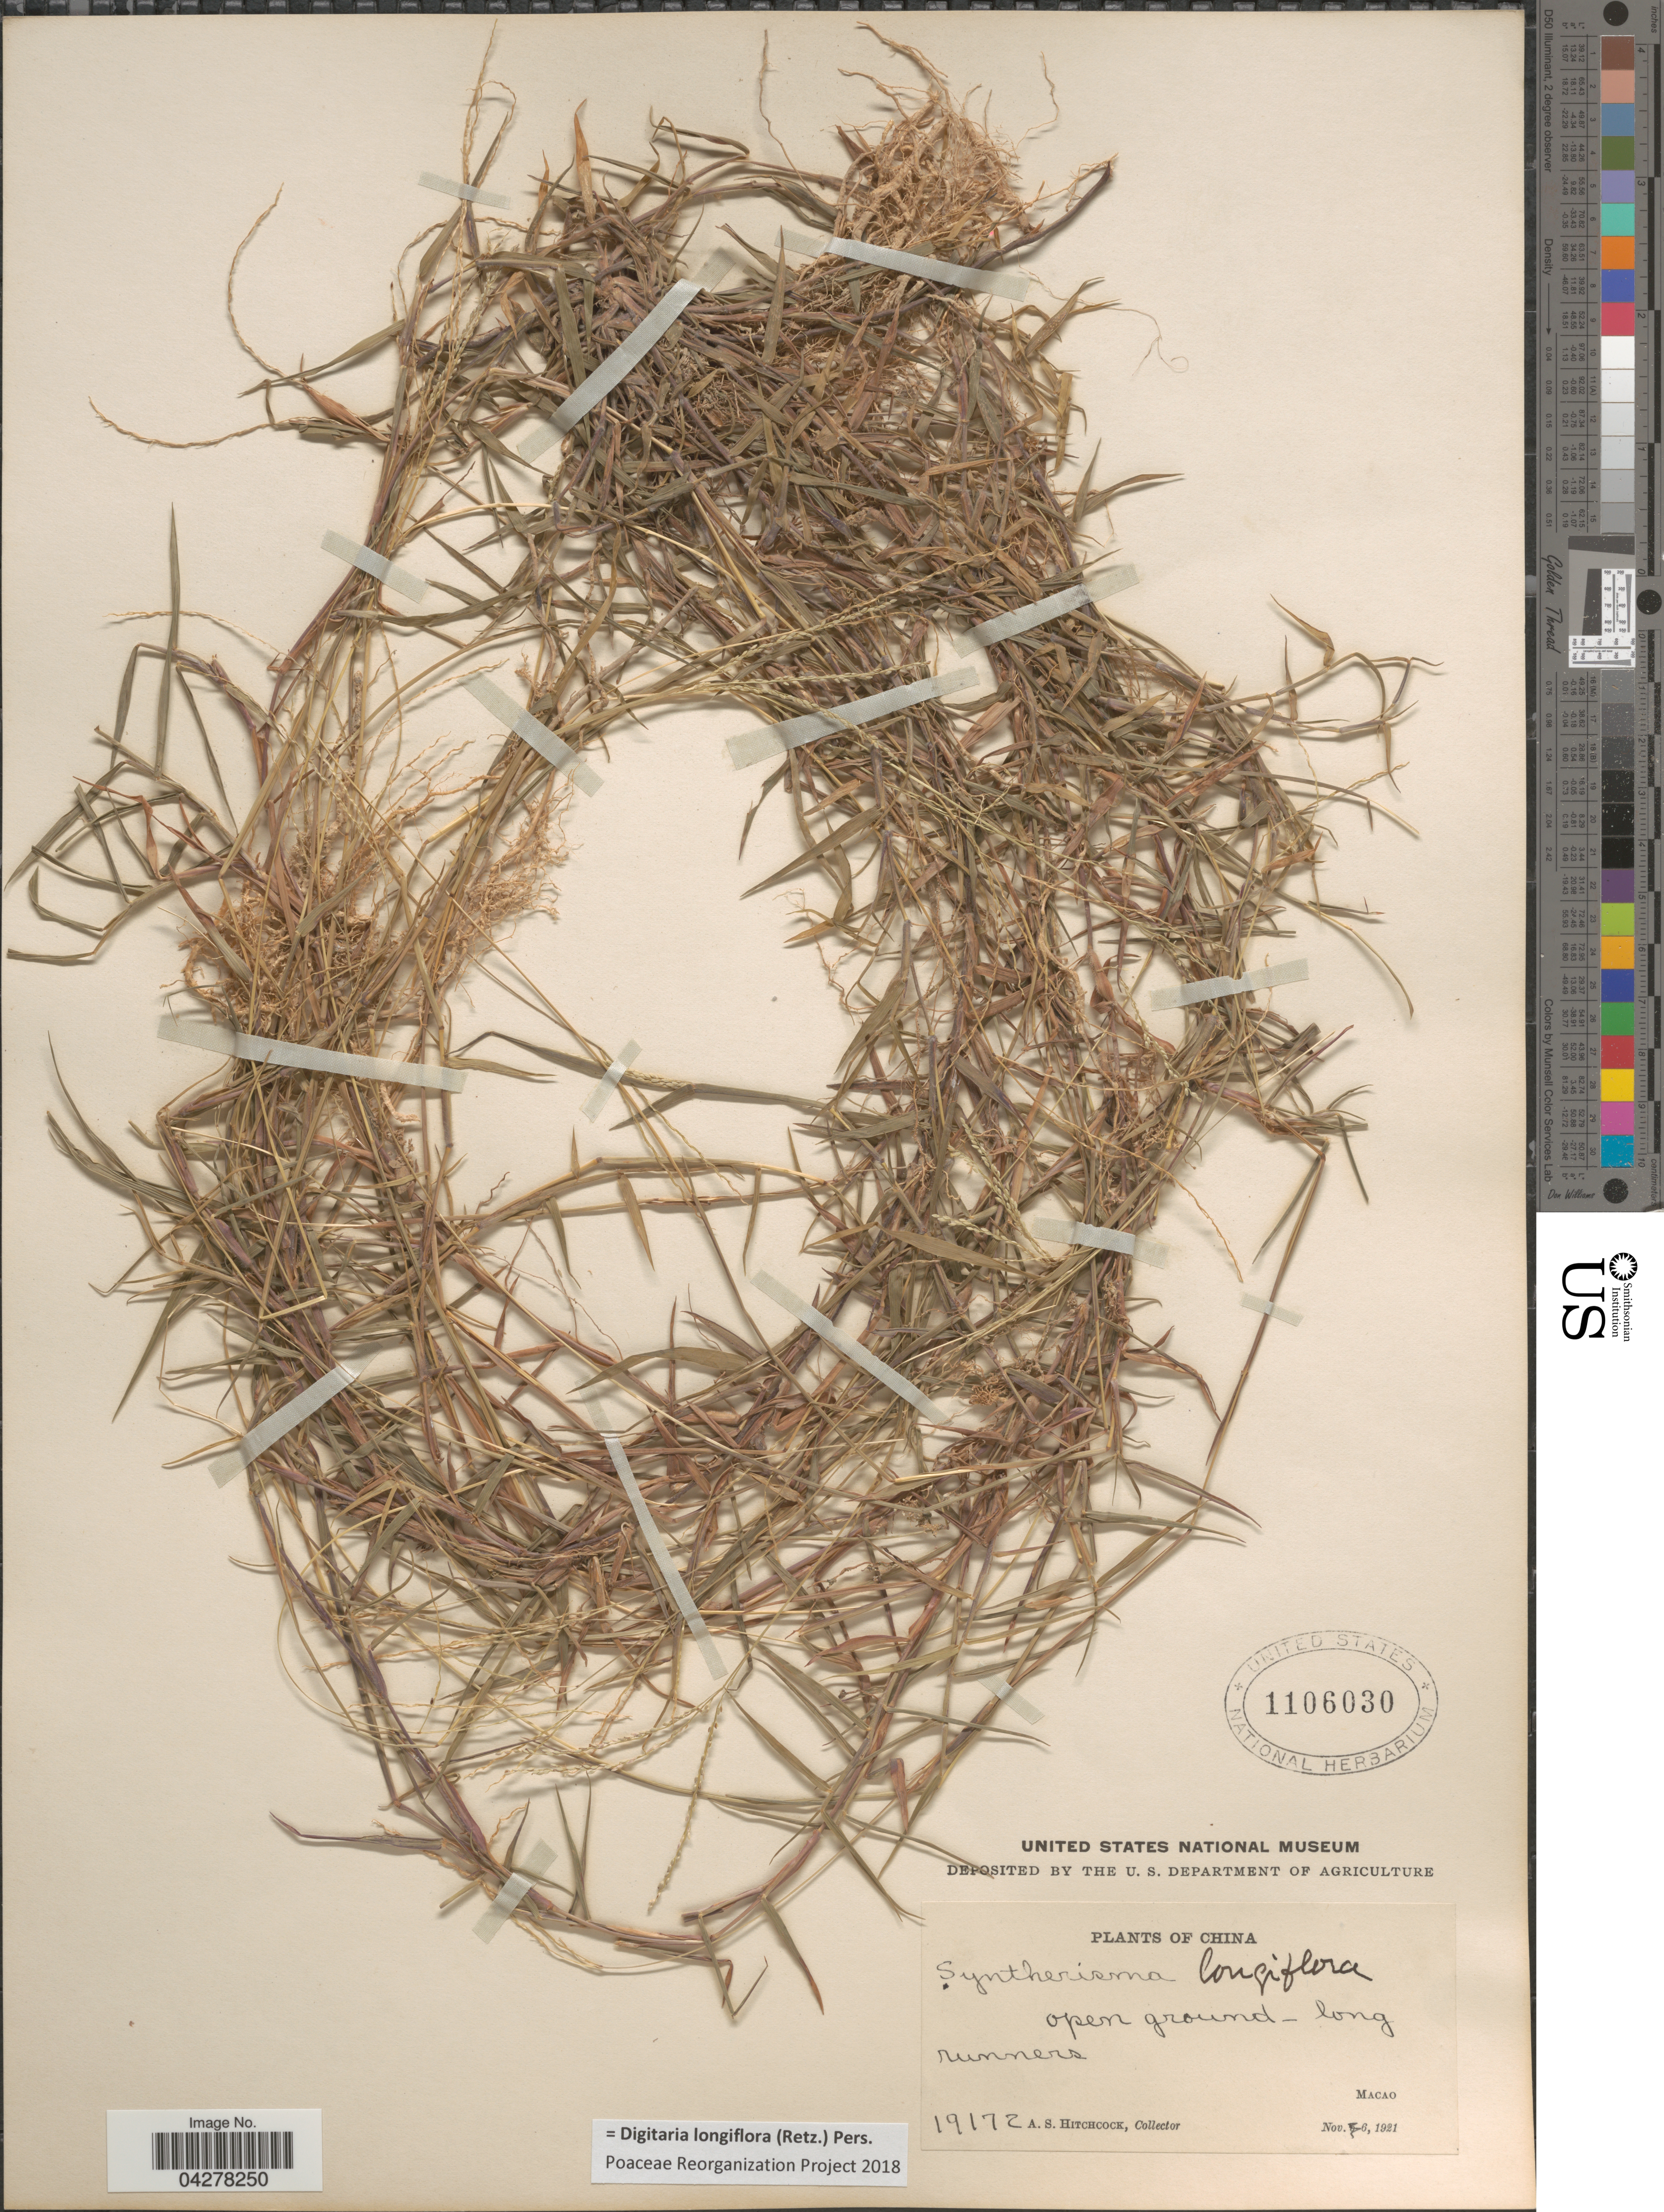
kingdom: Plantae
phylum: Tracheophyta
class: Liliopsida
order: Poales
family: Poaceae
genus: Digitaria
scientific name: Digitaria longiflora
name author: (Retz.) Pers.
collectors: A. S. Hitchcock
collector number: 19172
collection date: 1921-11-06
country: China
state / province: Macau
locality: Open ground-long runners. Macao.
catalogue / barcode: US 1106030